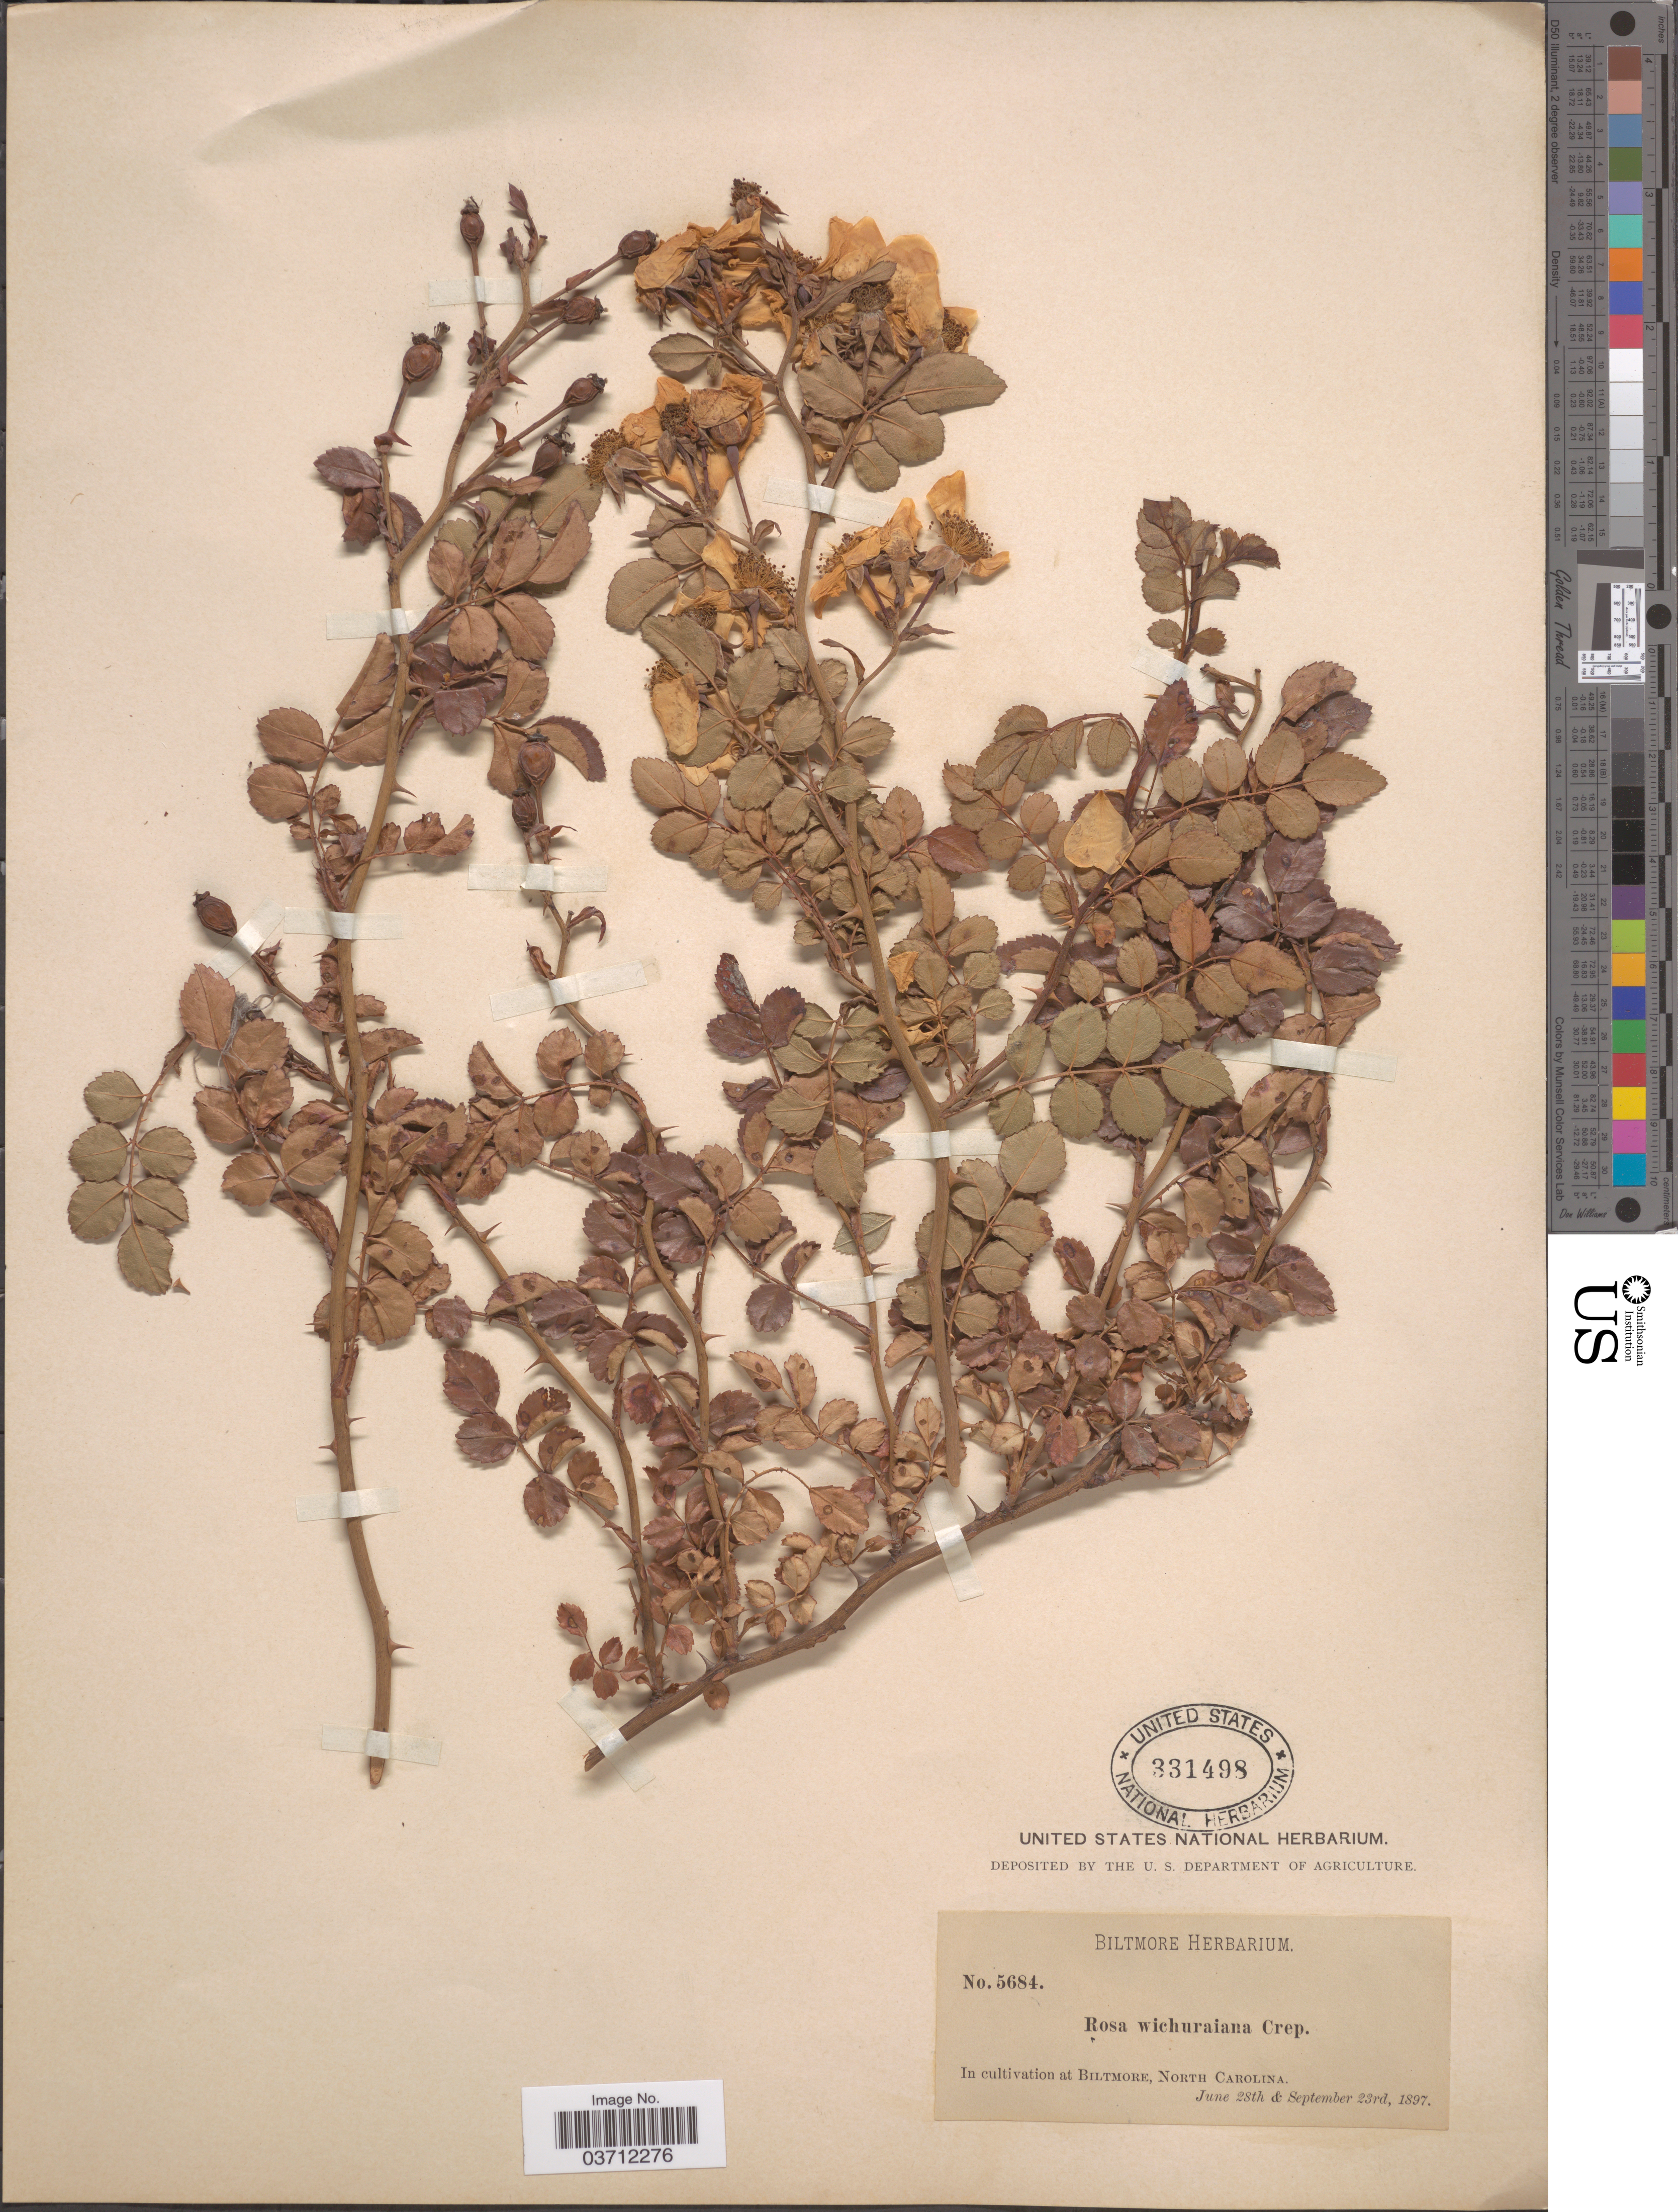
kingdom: Plantae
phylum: Tracheophyta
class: Magnoliopsida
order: Rosales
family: Rosaceae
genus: Rosa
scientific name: Rosa wichuraiana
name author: Crepin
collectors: ex herb. Biltmore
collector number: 5684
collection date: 1897-06-28/1897-09-23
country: United States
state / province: North Carolina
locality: In cultivation at Biltmore.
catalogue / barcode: US 331498